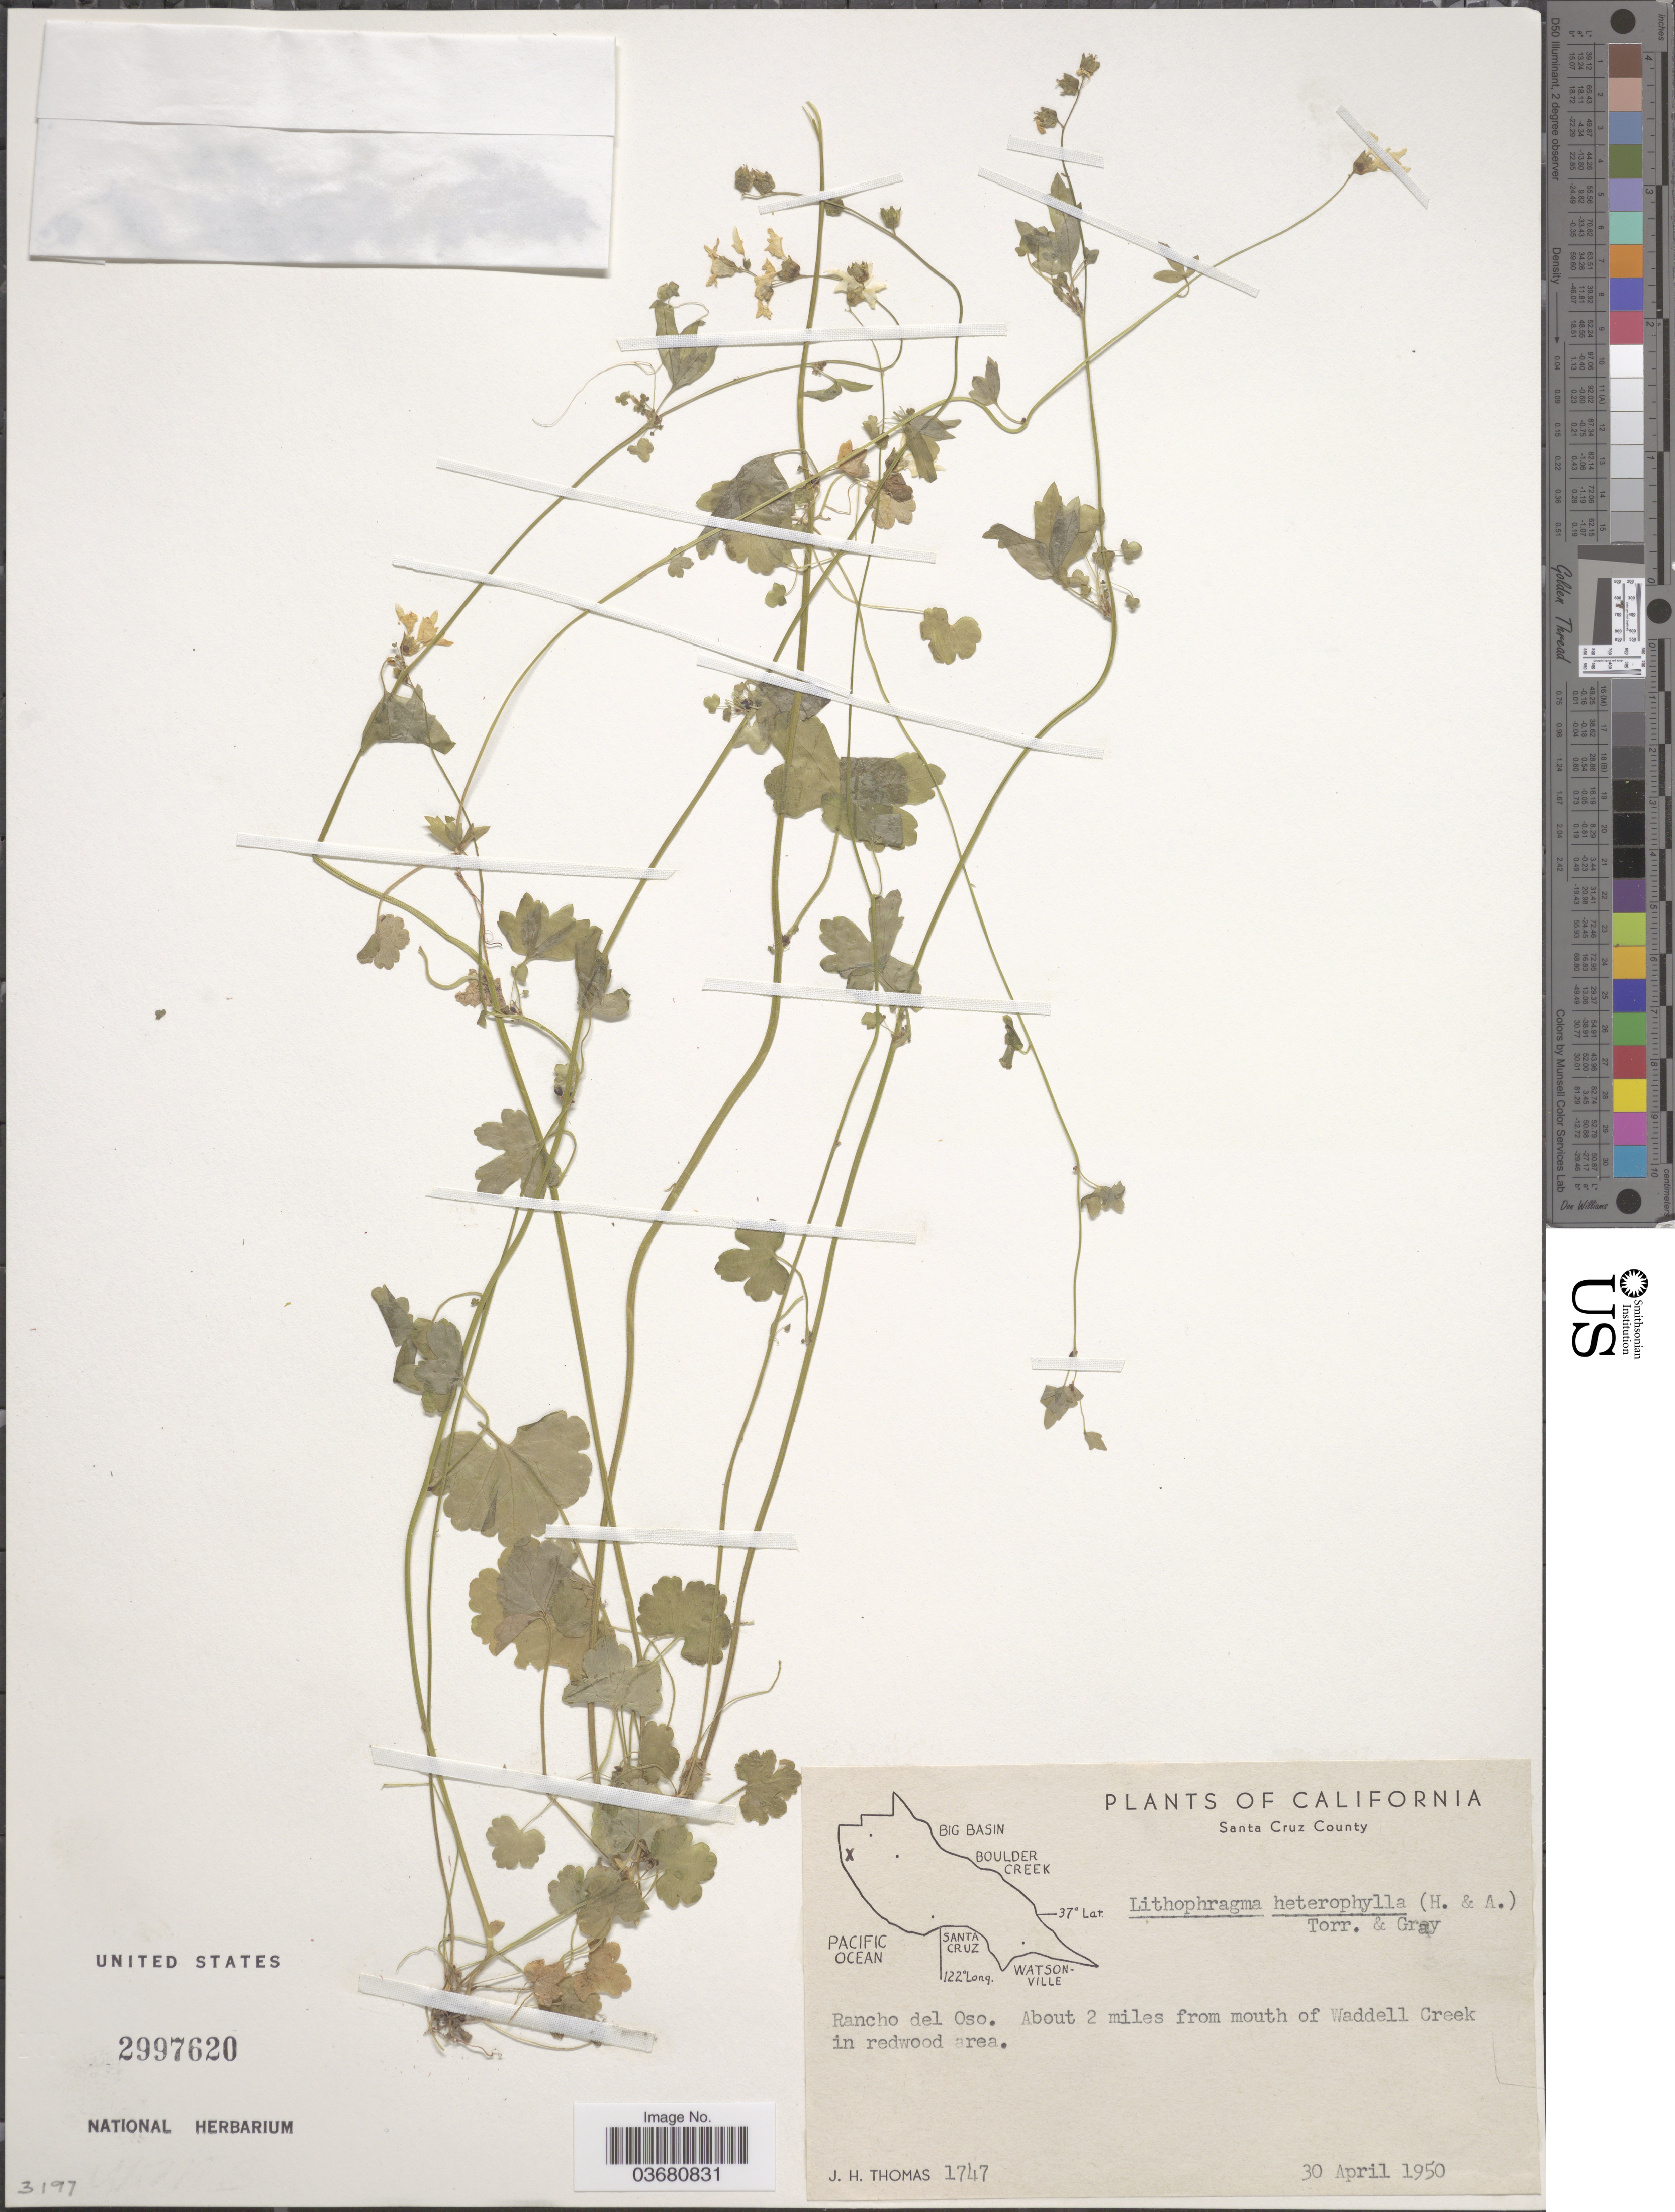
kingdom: Plantae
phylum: Tracheophyta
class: Magnoliopsida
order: Saxifragales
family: Saxifragaceae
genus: Lithophragma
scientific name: Lithophragma heterophyllum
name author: (Hook. & Arn.) Hook. & Arn.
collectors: J. H. Thomas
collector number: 1747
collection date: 1950-04-30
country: United States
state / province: California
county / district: Santa Cruz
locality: Santa Cruz County. Rancho del Oso. About 2 miles from mouth of Waddell Creek in redwood area.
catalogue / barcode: US 2997620